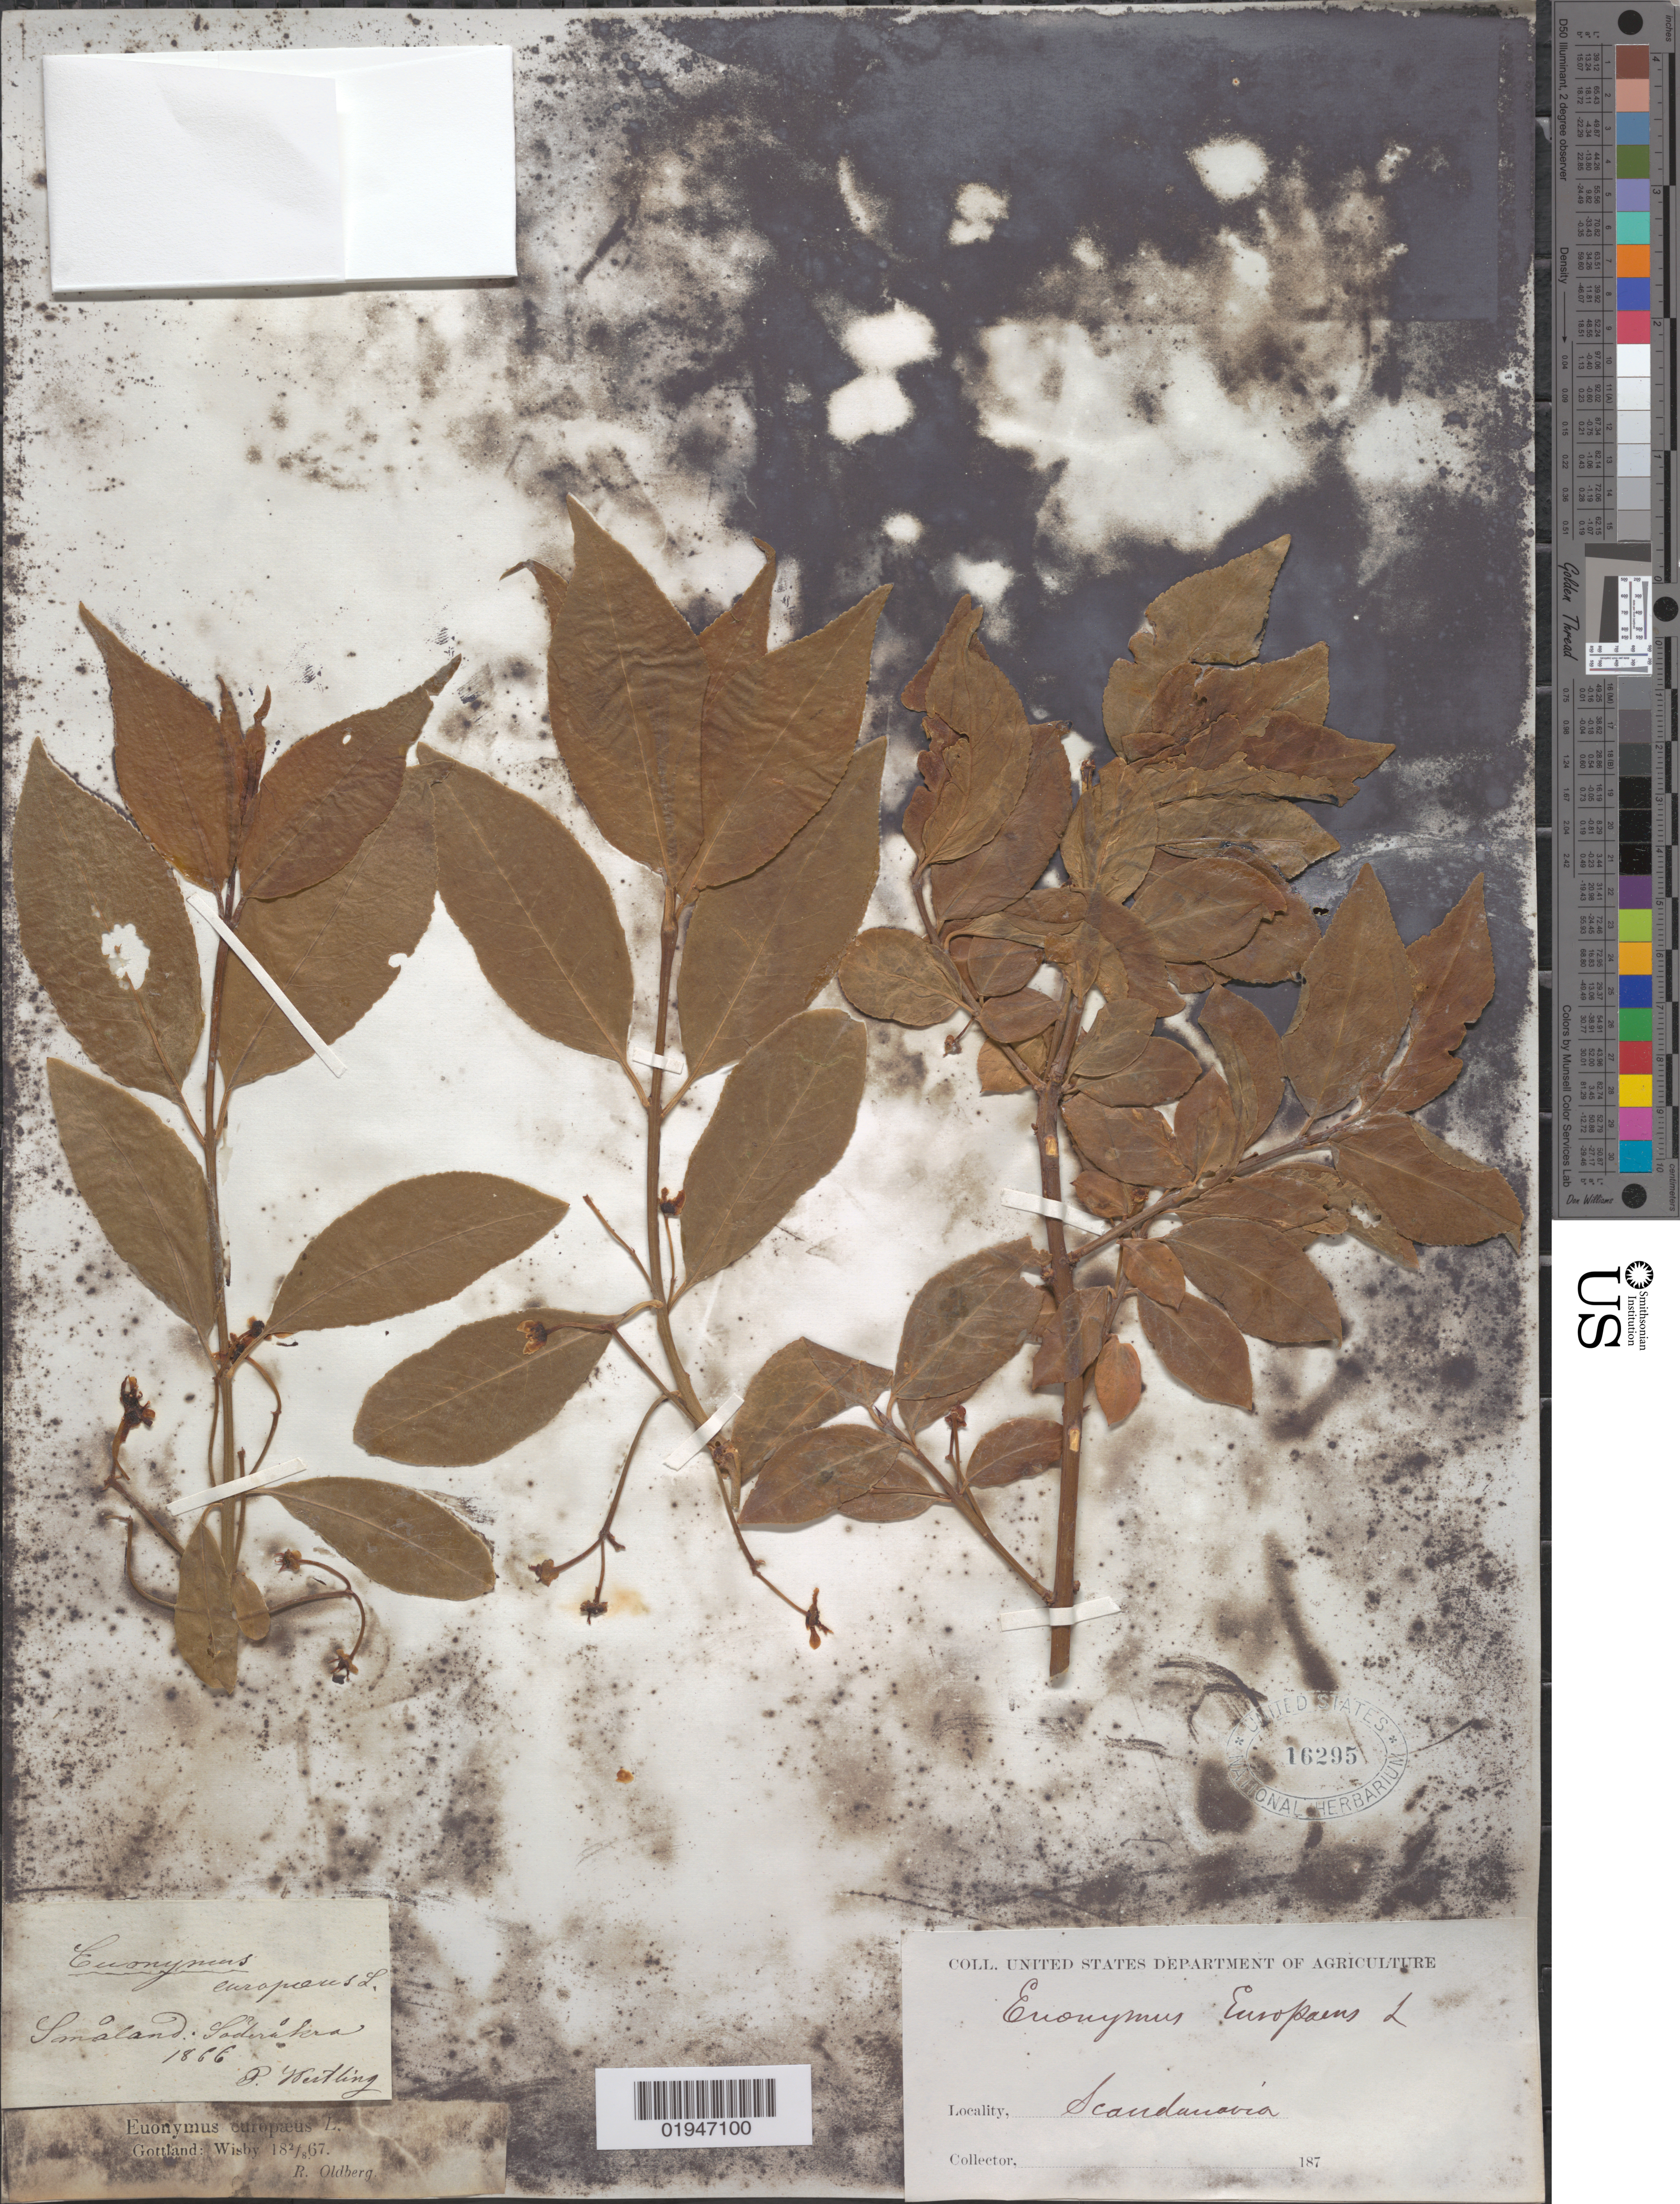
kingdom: Plantae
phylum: Tracheophyta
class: Magnoliopsida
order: Celastrales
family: Celastraceae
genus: Euonymus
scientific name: Euonymus europaeus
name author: L.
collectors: R. Oldberg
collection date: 1867-08-02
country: Sweden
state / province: Gotland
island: Gotland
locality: Wisby. Scandinavia.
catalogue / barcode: US 16295-2